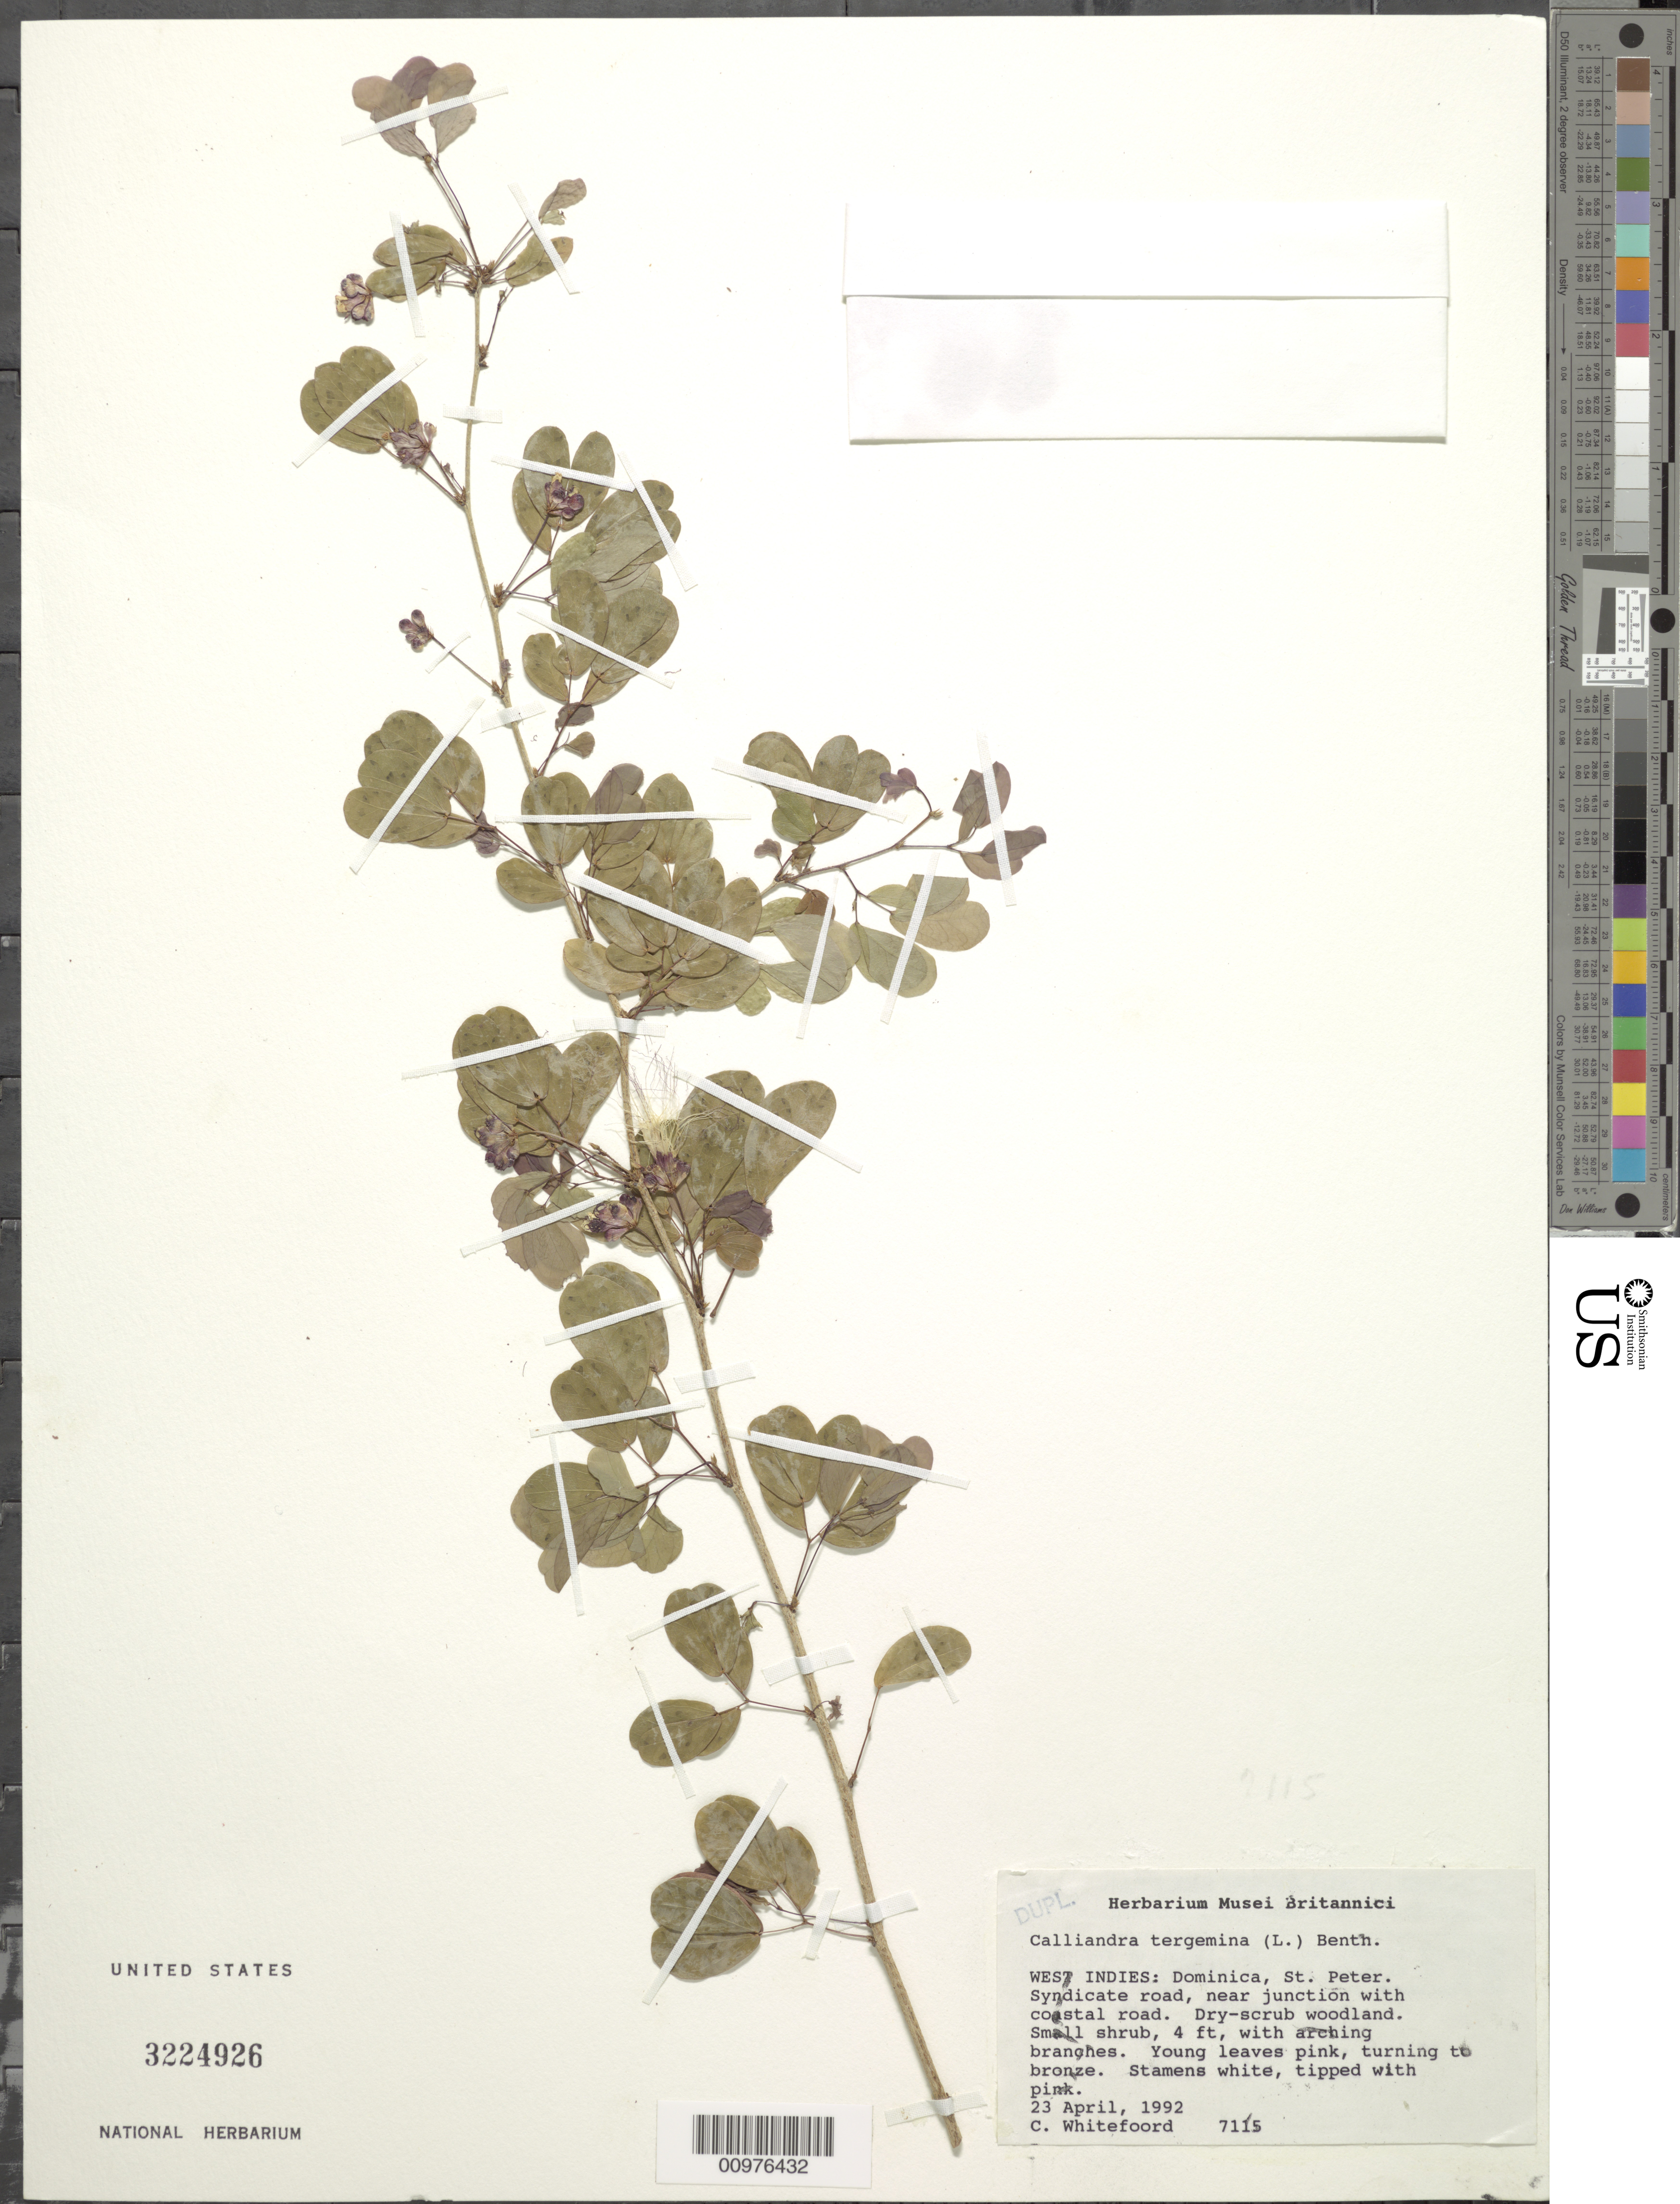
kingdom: Plantae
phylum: Tracheophyta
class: Magnoliopsida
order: Fabales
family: Fabaceae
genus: Calliandra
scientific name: Calliandra tergemina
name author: (L.) Benth.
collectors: C. Whitefoord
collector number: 7115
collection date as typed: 23 Apr 1992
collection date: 1992-04-23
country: Dominica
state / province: St. Peter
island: Dominica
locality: Syndicate Road near junction with coastal road. dry scrub woodland.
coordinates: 0 N, 0 E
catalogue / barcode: US 3224926